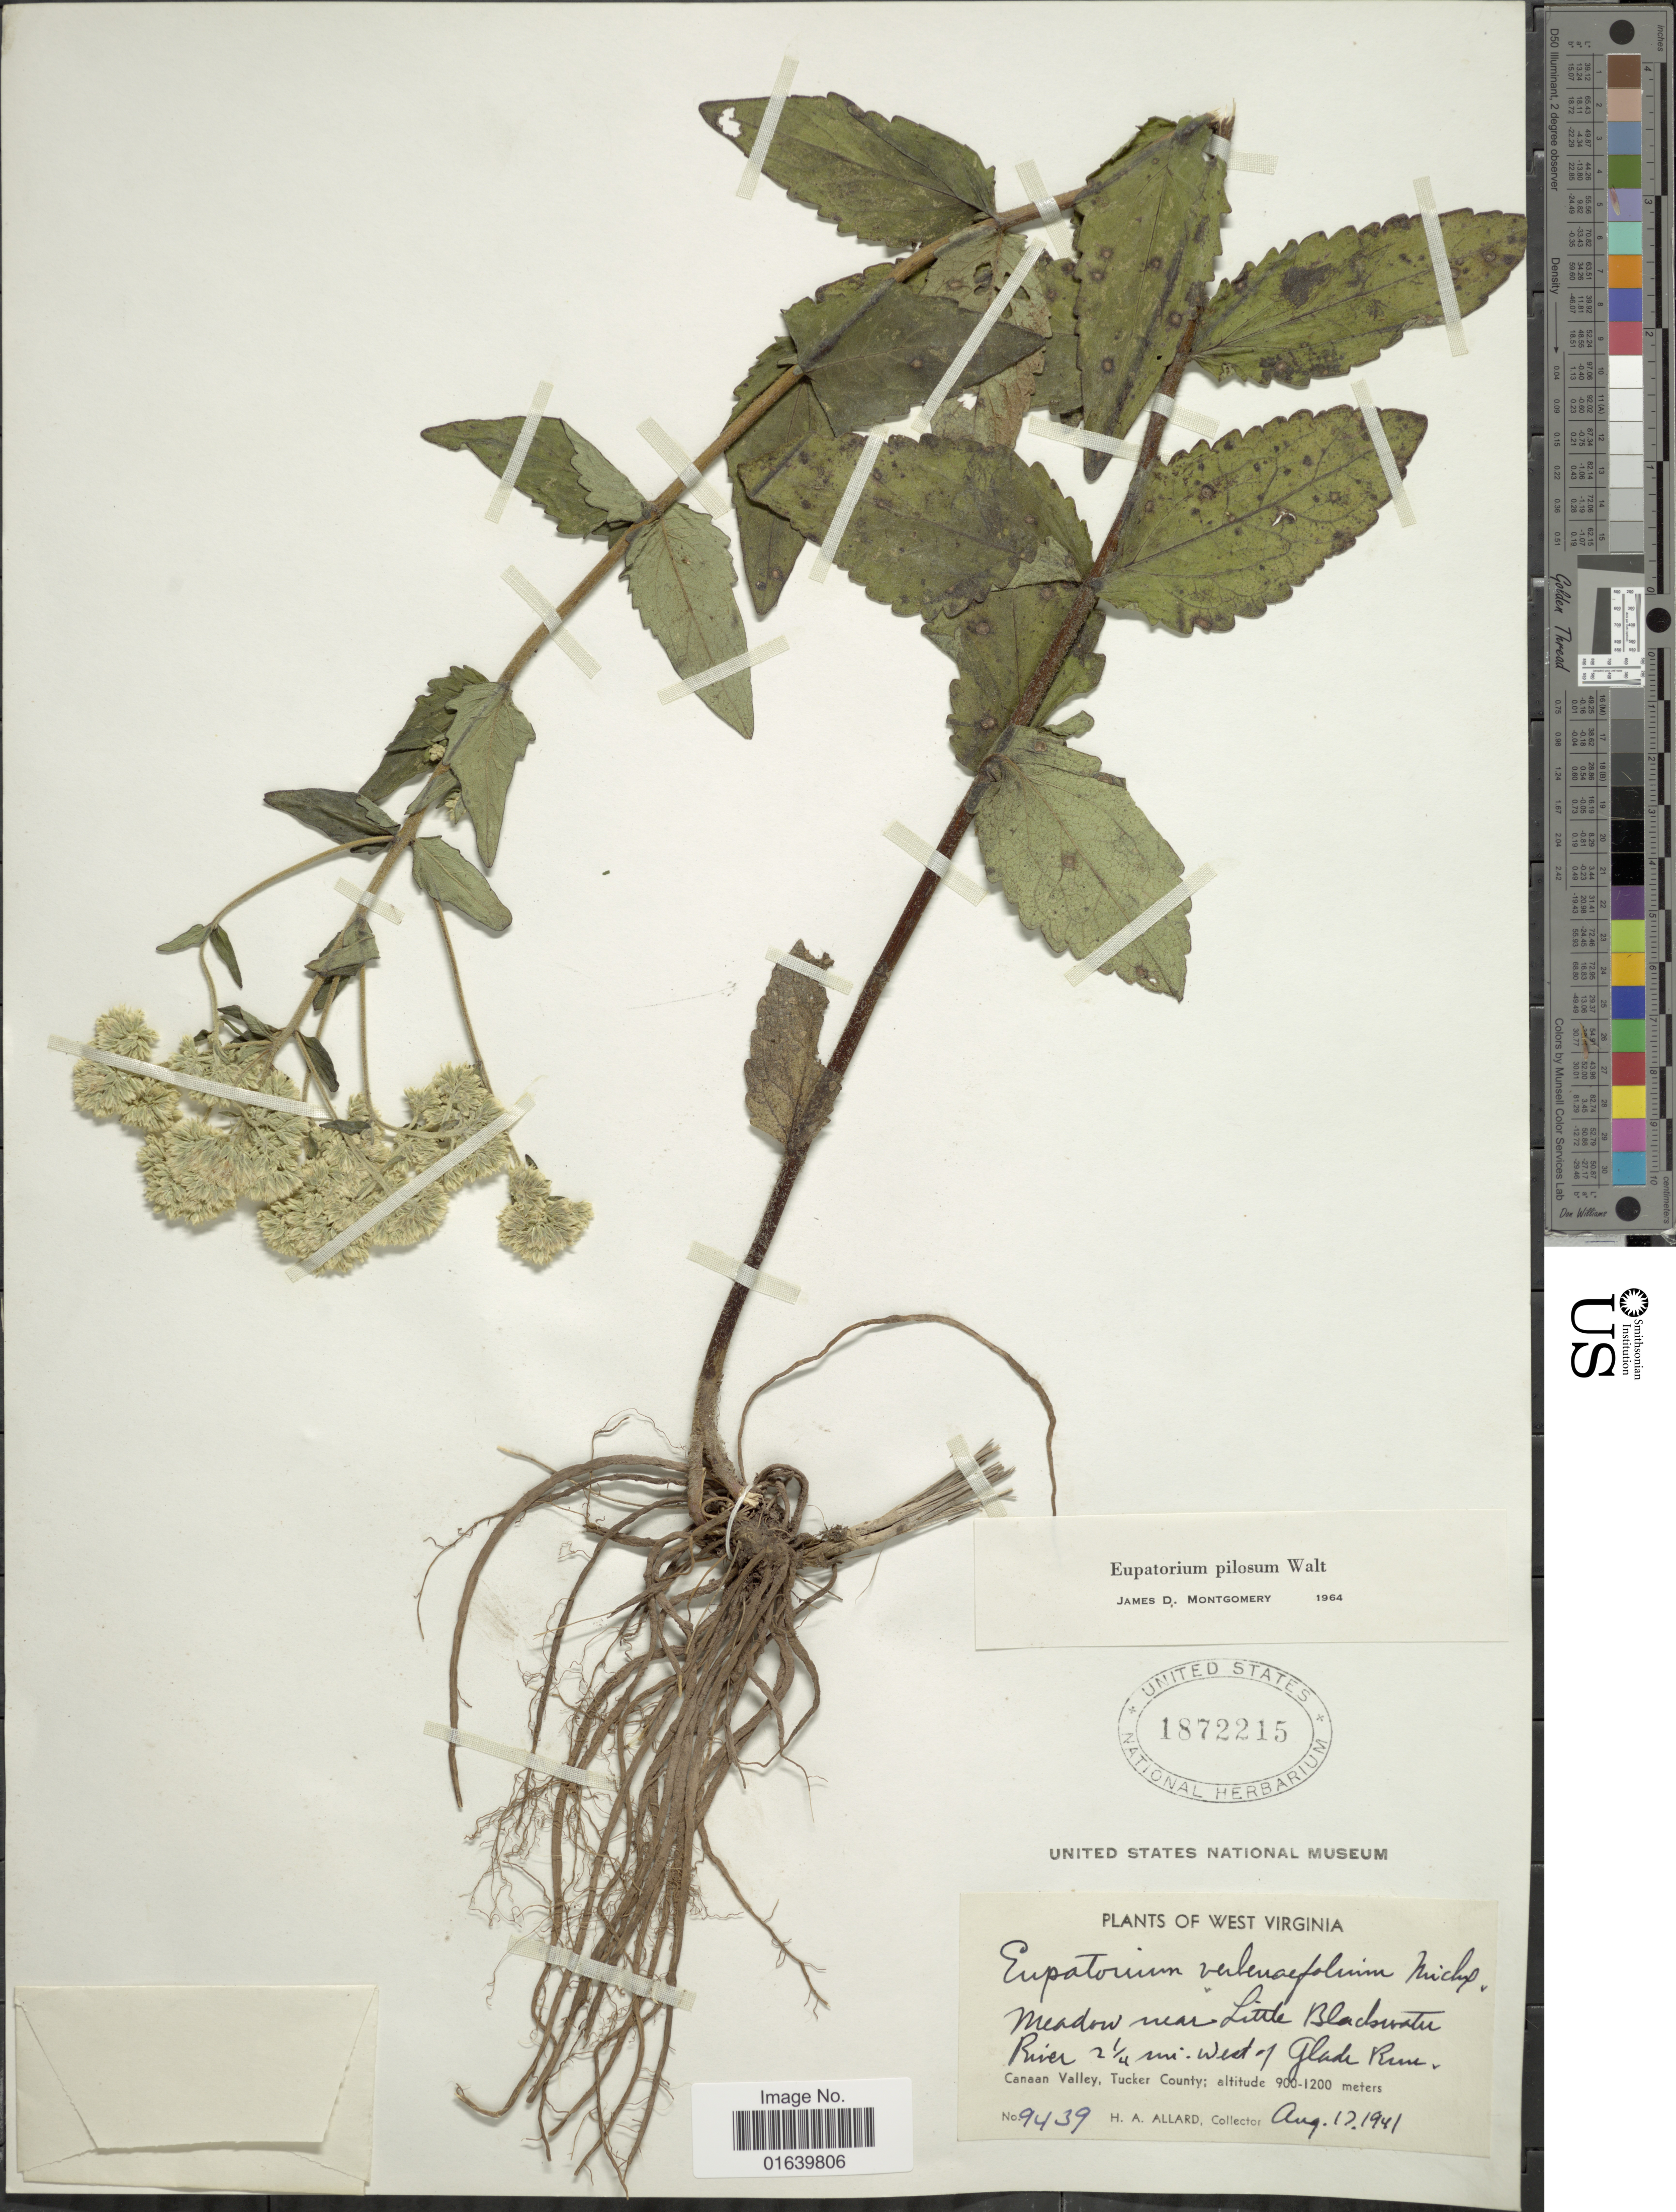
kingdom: Plantae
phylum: Tracheophyta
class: Magnoliopsida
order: Asterales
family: Asteraceae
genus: Eupatorium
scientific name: Eupatorium pilosum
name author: Walter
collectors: H. A. Allard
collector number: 9439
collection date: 1941-08-12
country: United States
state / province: West Virginia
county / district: Tucker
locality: Near Little Blackwater River, 2 1/4 mi. West of Glade River. Canaan Valley, Tucker County.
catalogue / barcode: US 1872215